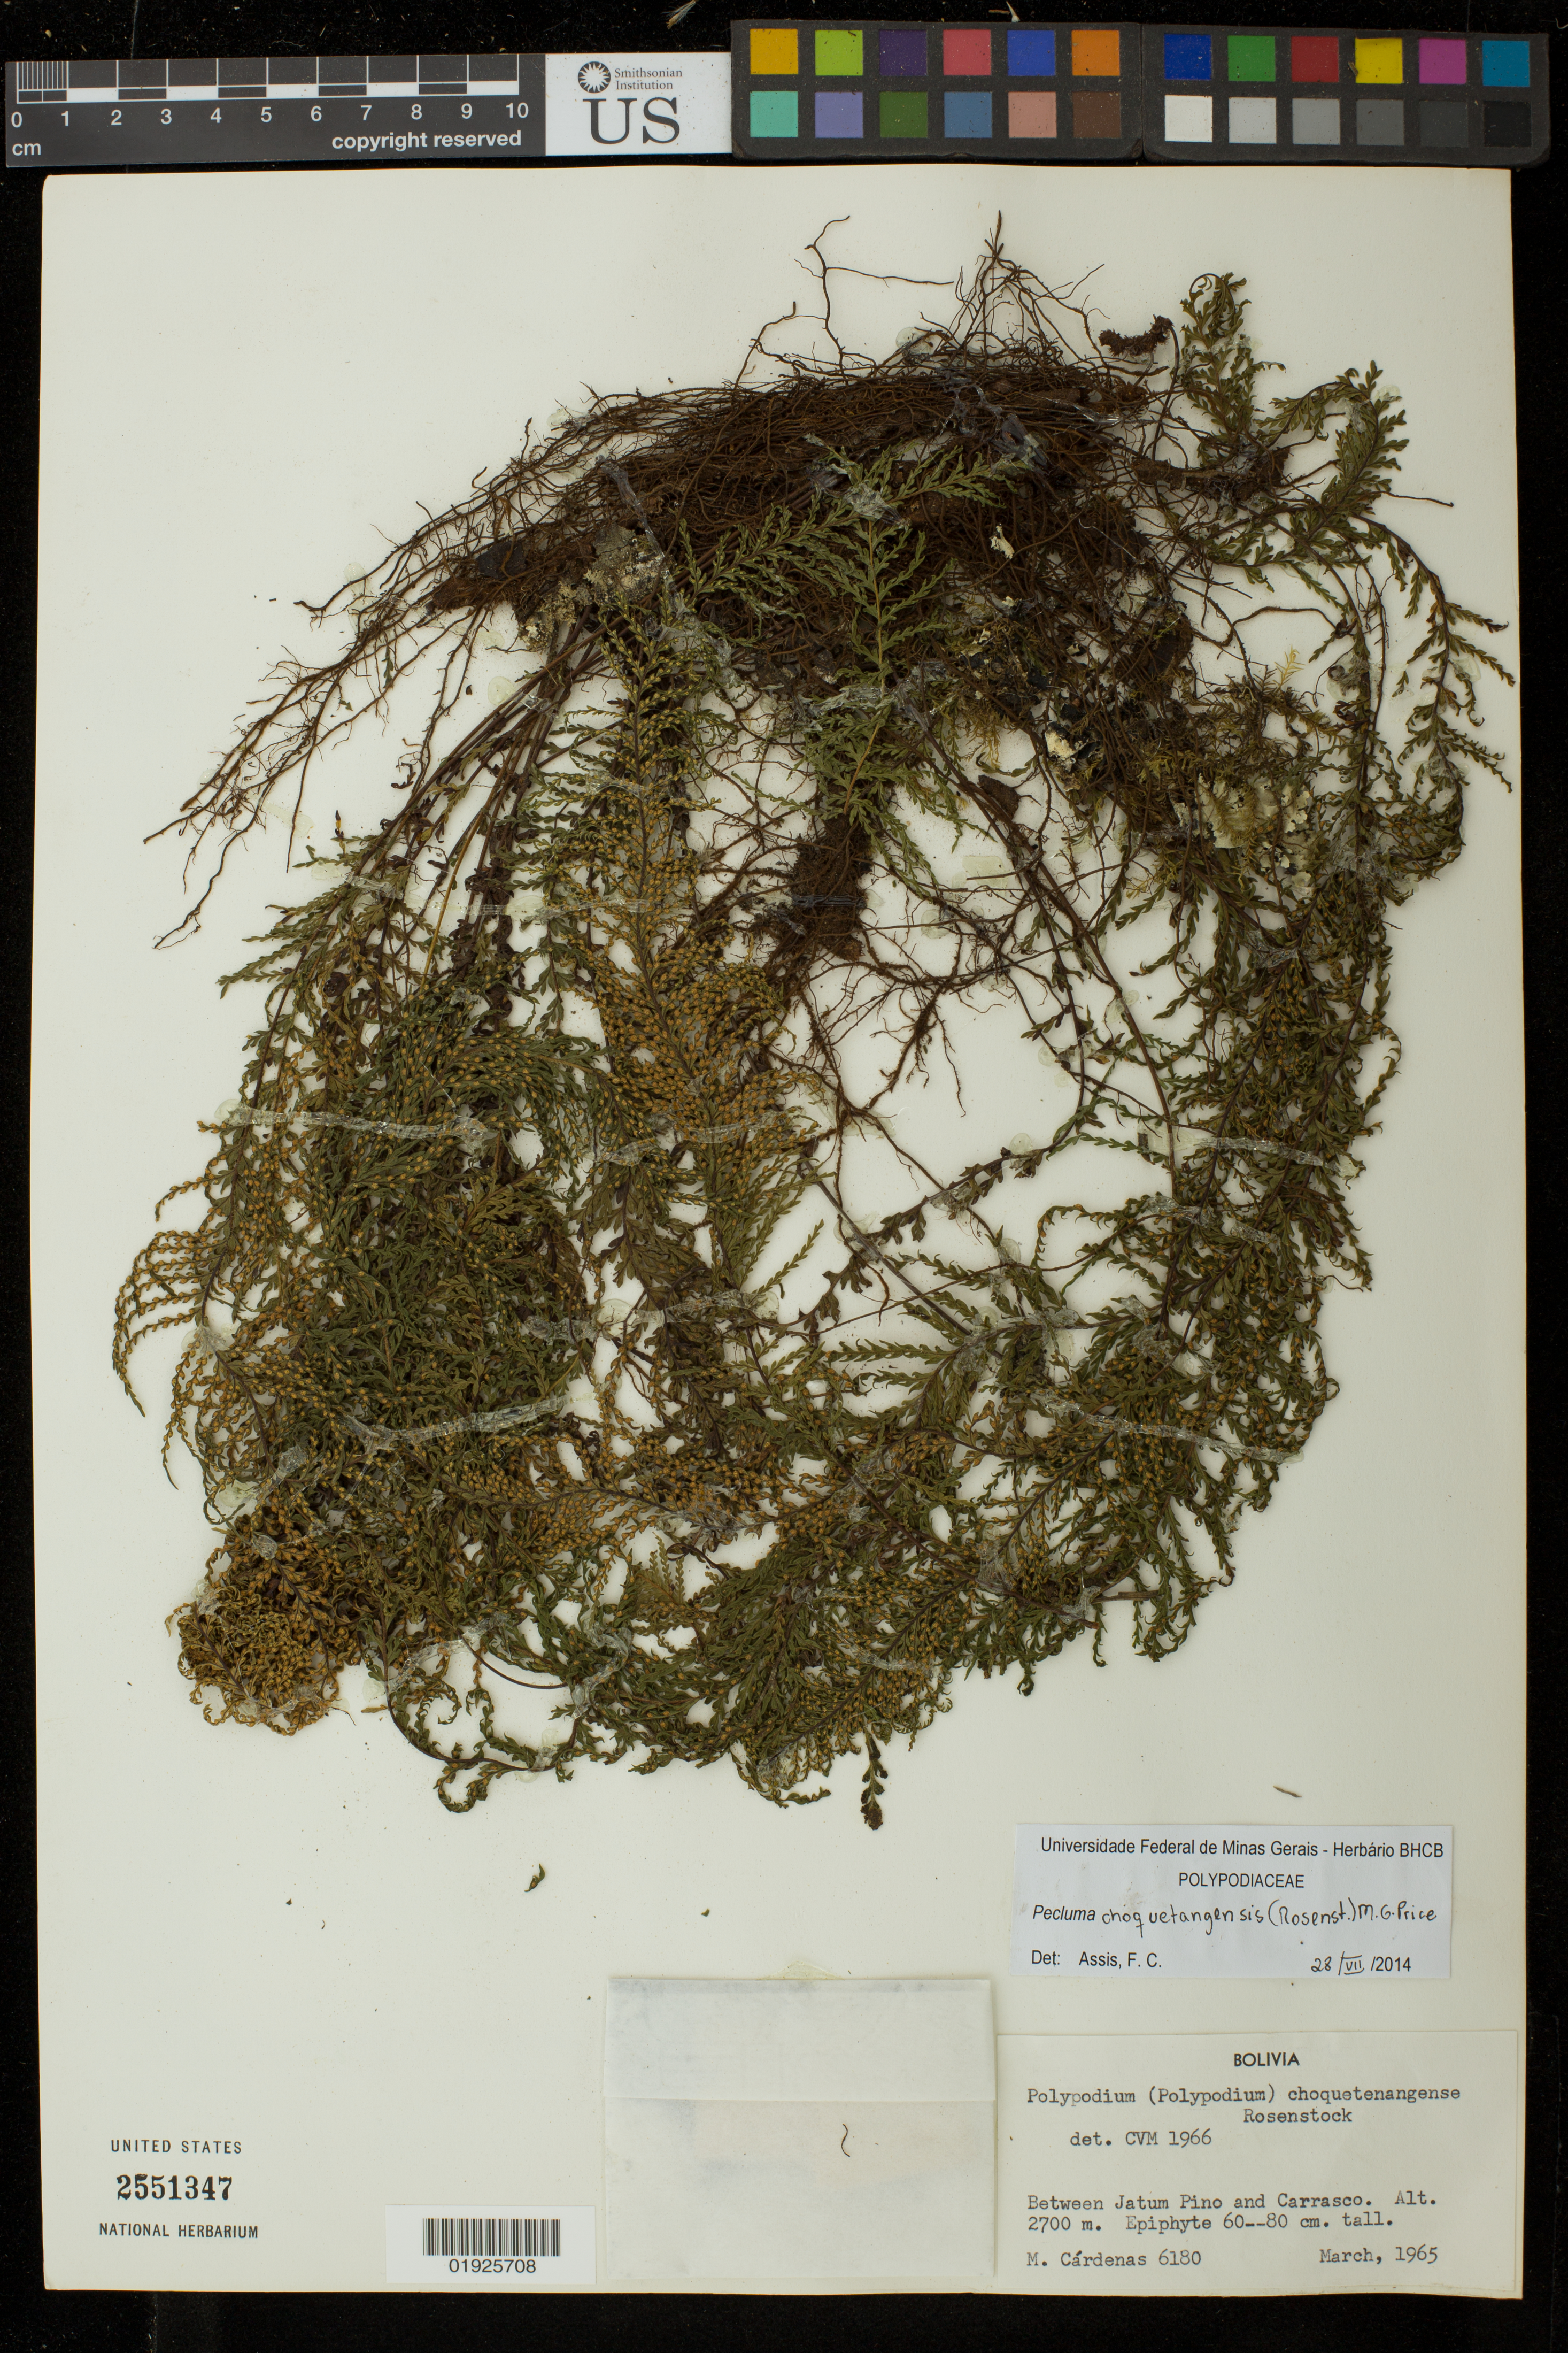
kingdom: Plantae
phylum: Tracheophyta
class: Polypodiopsida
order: Polypodiales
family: Polypodiaceae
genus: Pecluma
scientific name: Pecluma choquetangensis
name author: (Rosenst.) Price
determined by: Assis, F. C.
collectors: M. Cárdenas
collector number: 6180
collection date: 1965-03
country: Bolivia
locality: Between Jatum Pino and Carrasco.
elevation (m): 2700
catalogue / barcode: US 2551347